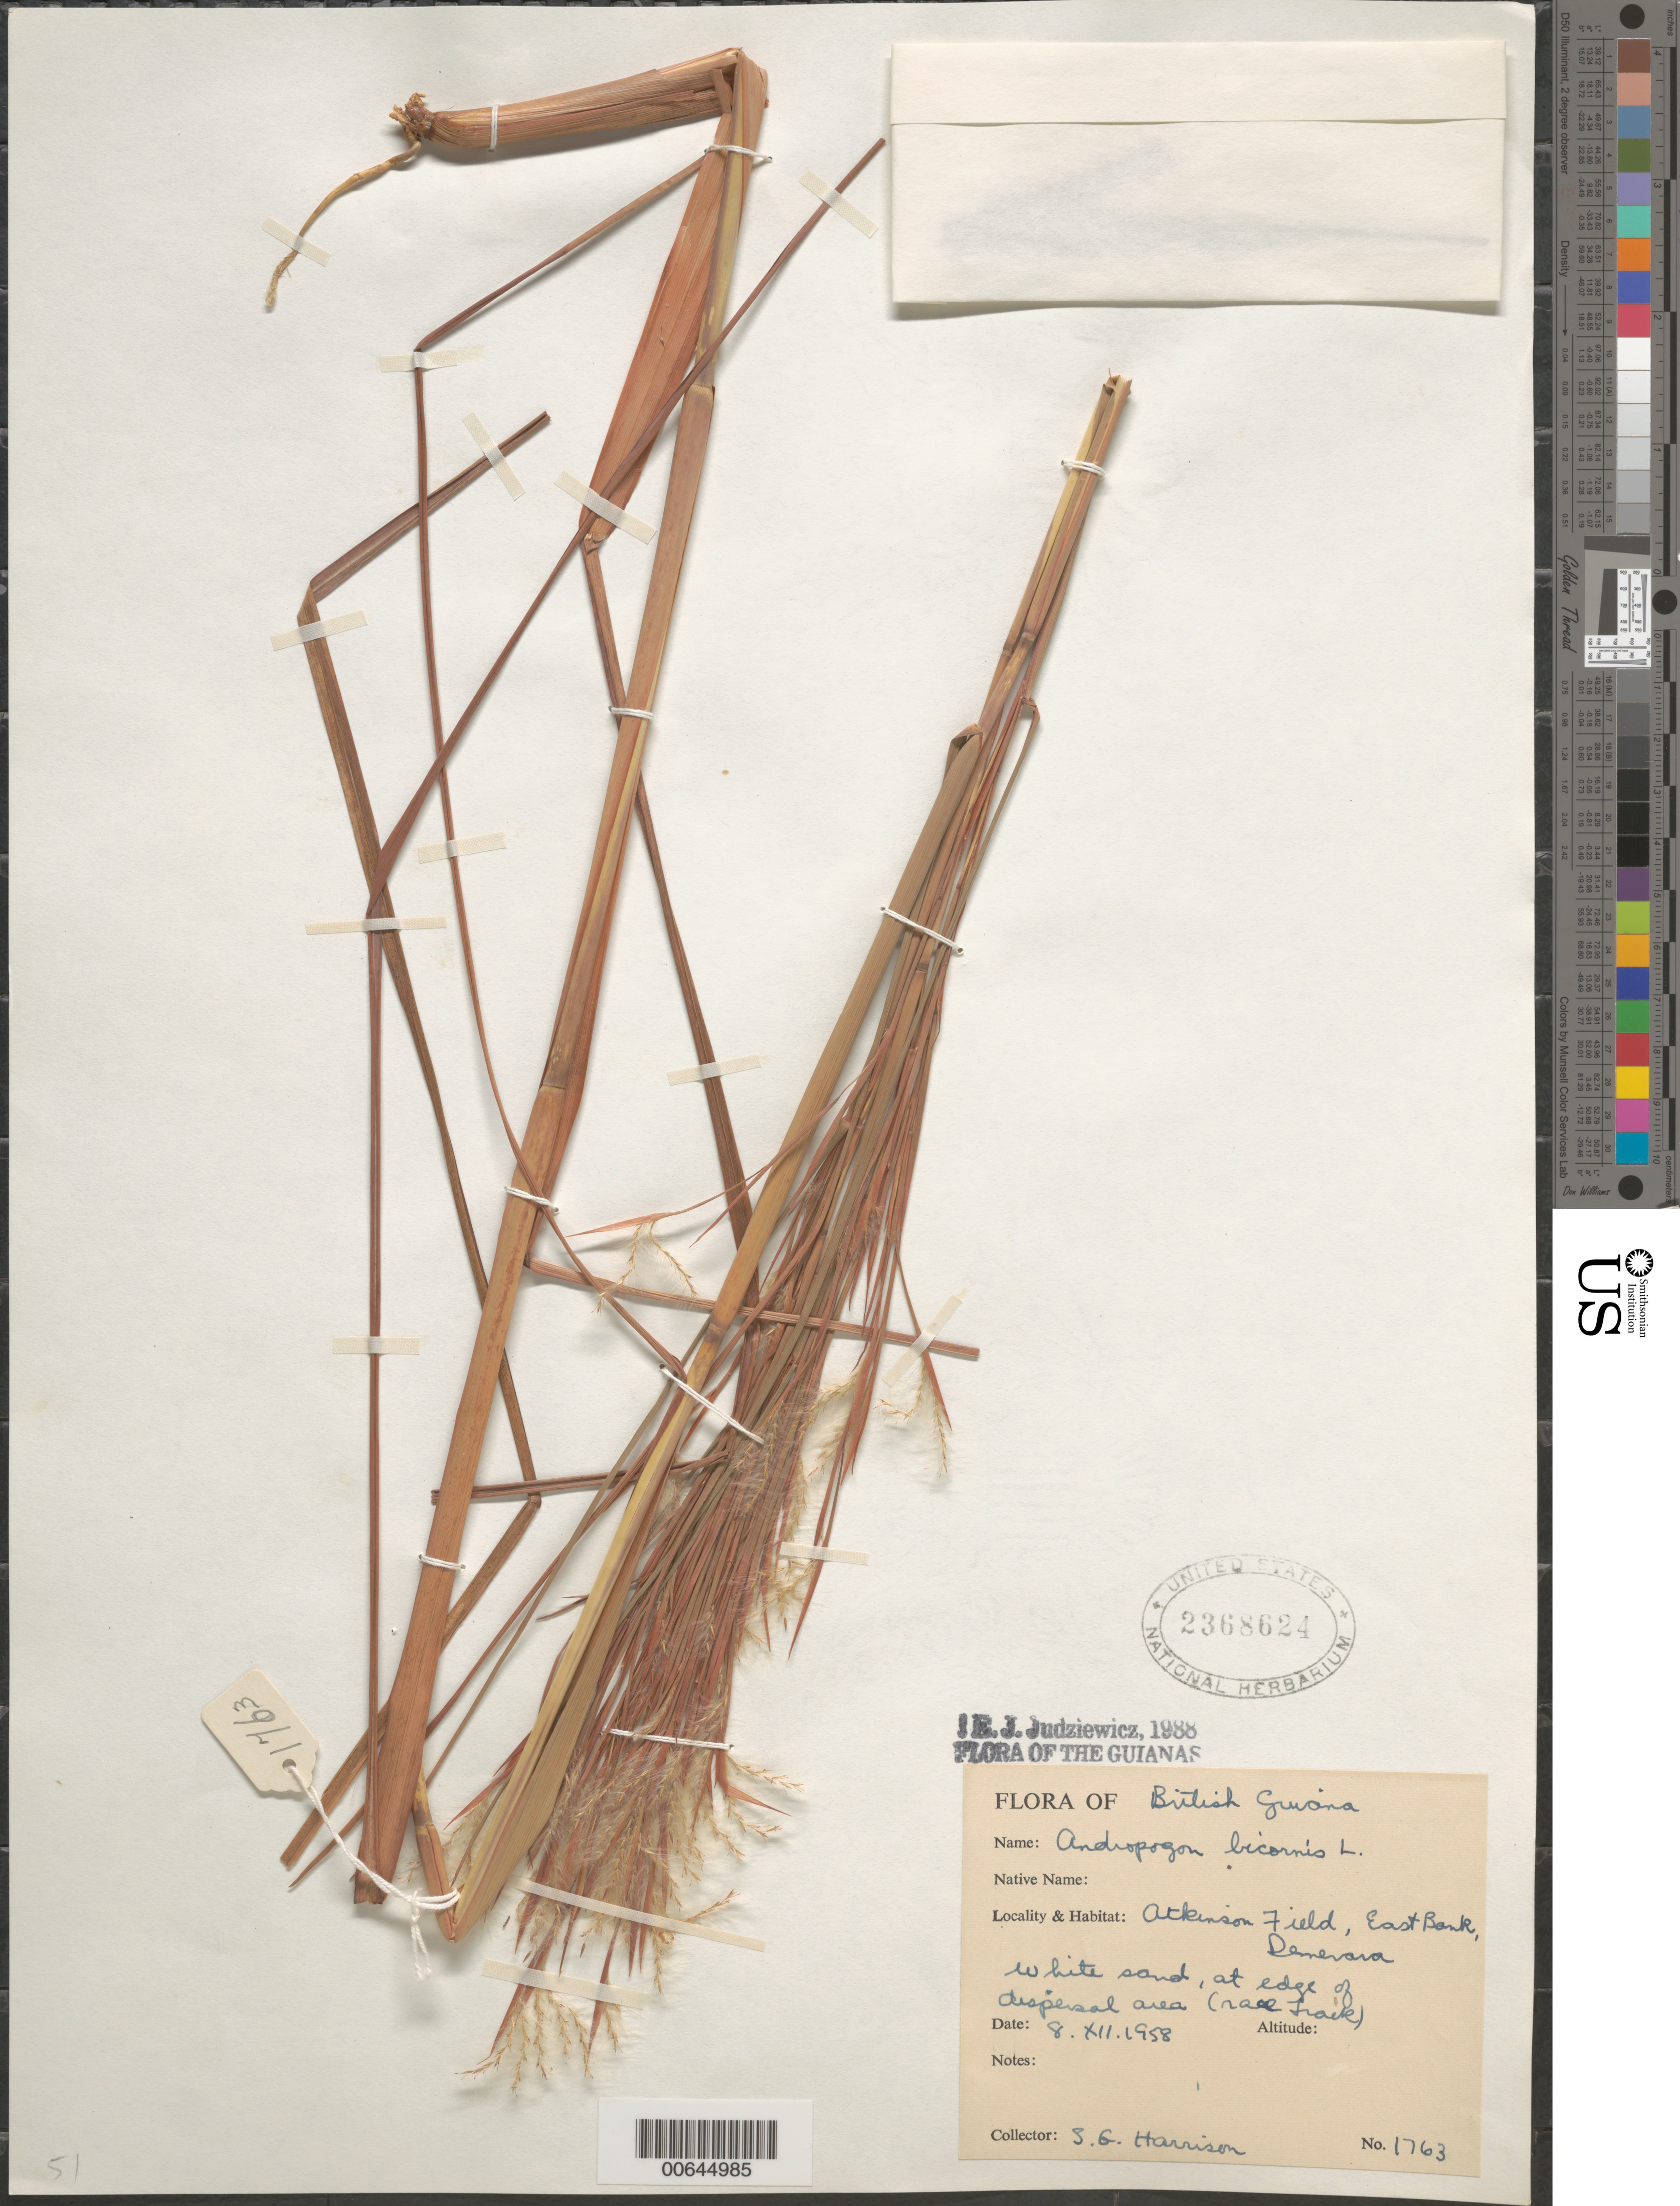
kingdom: Plantae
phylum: Tracheophyta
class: Liliopsida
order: Poales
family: Poaceae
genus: Andropogon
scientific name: Andropogon bicornis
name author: L.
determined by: Judziewicz, E. J.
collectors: S. G. Harrison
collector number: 1763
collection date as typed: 8-Jun-58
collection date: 1958-06-08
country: Guyana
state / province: Demerara-Mahaica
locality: Demerara, East Bank, Atkinson Field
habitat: White sand at edge of dispersal area (race track)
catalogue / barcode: US 2368624